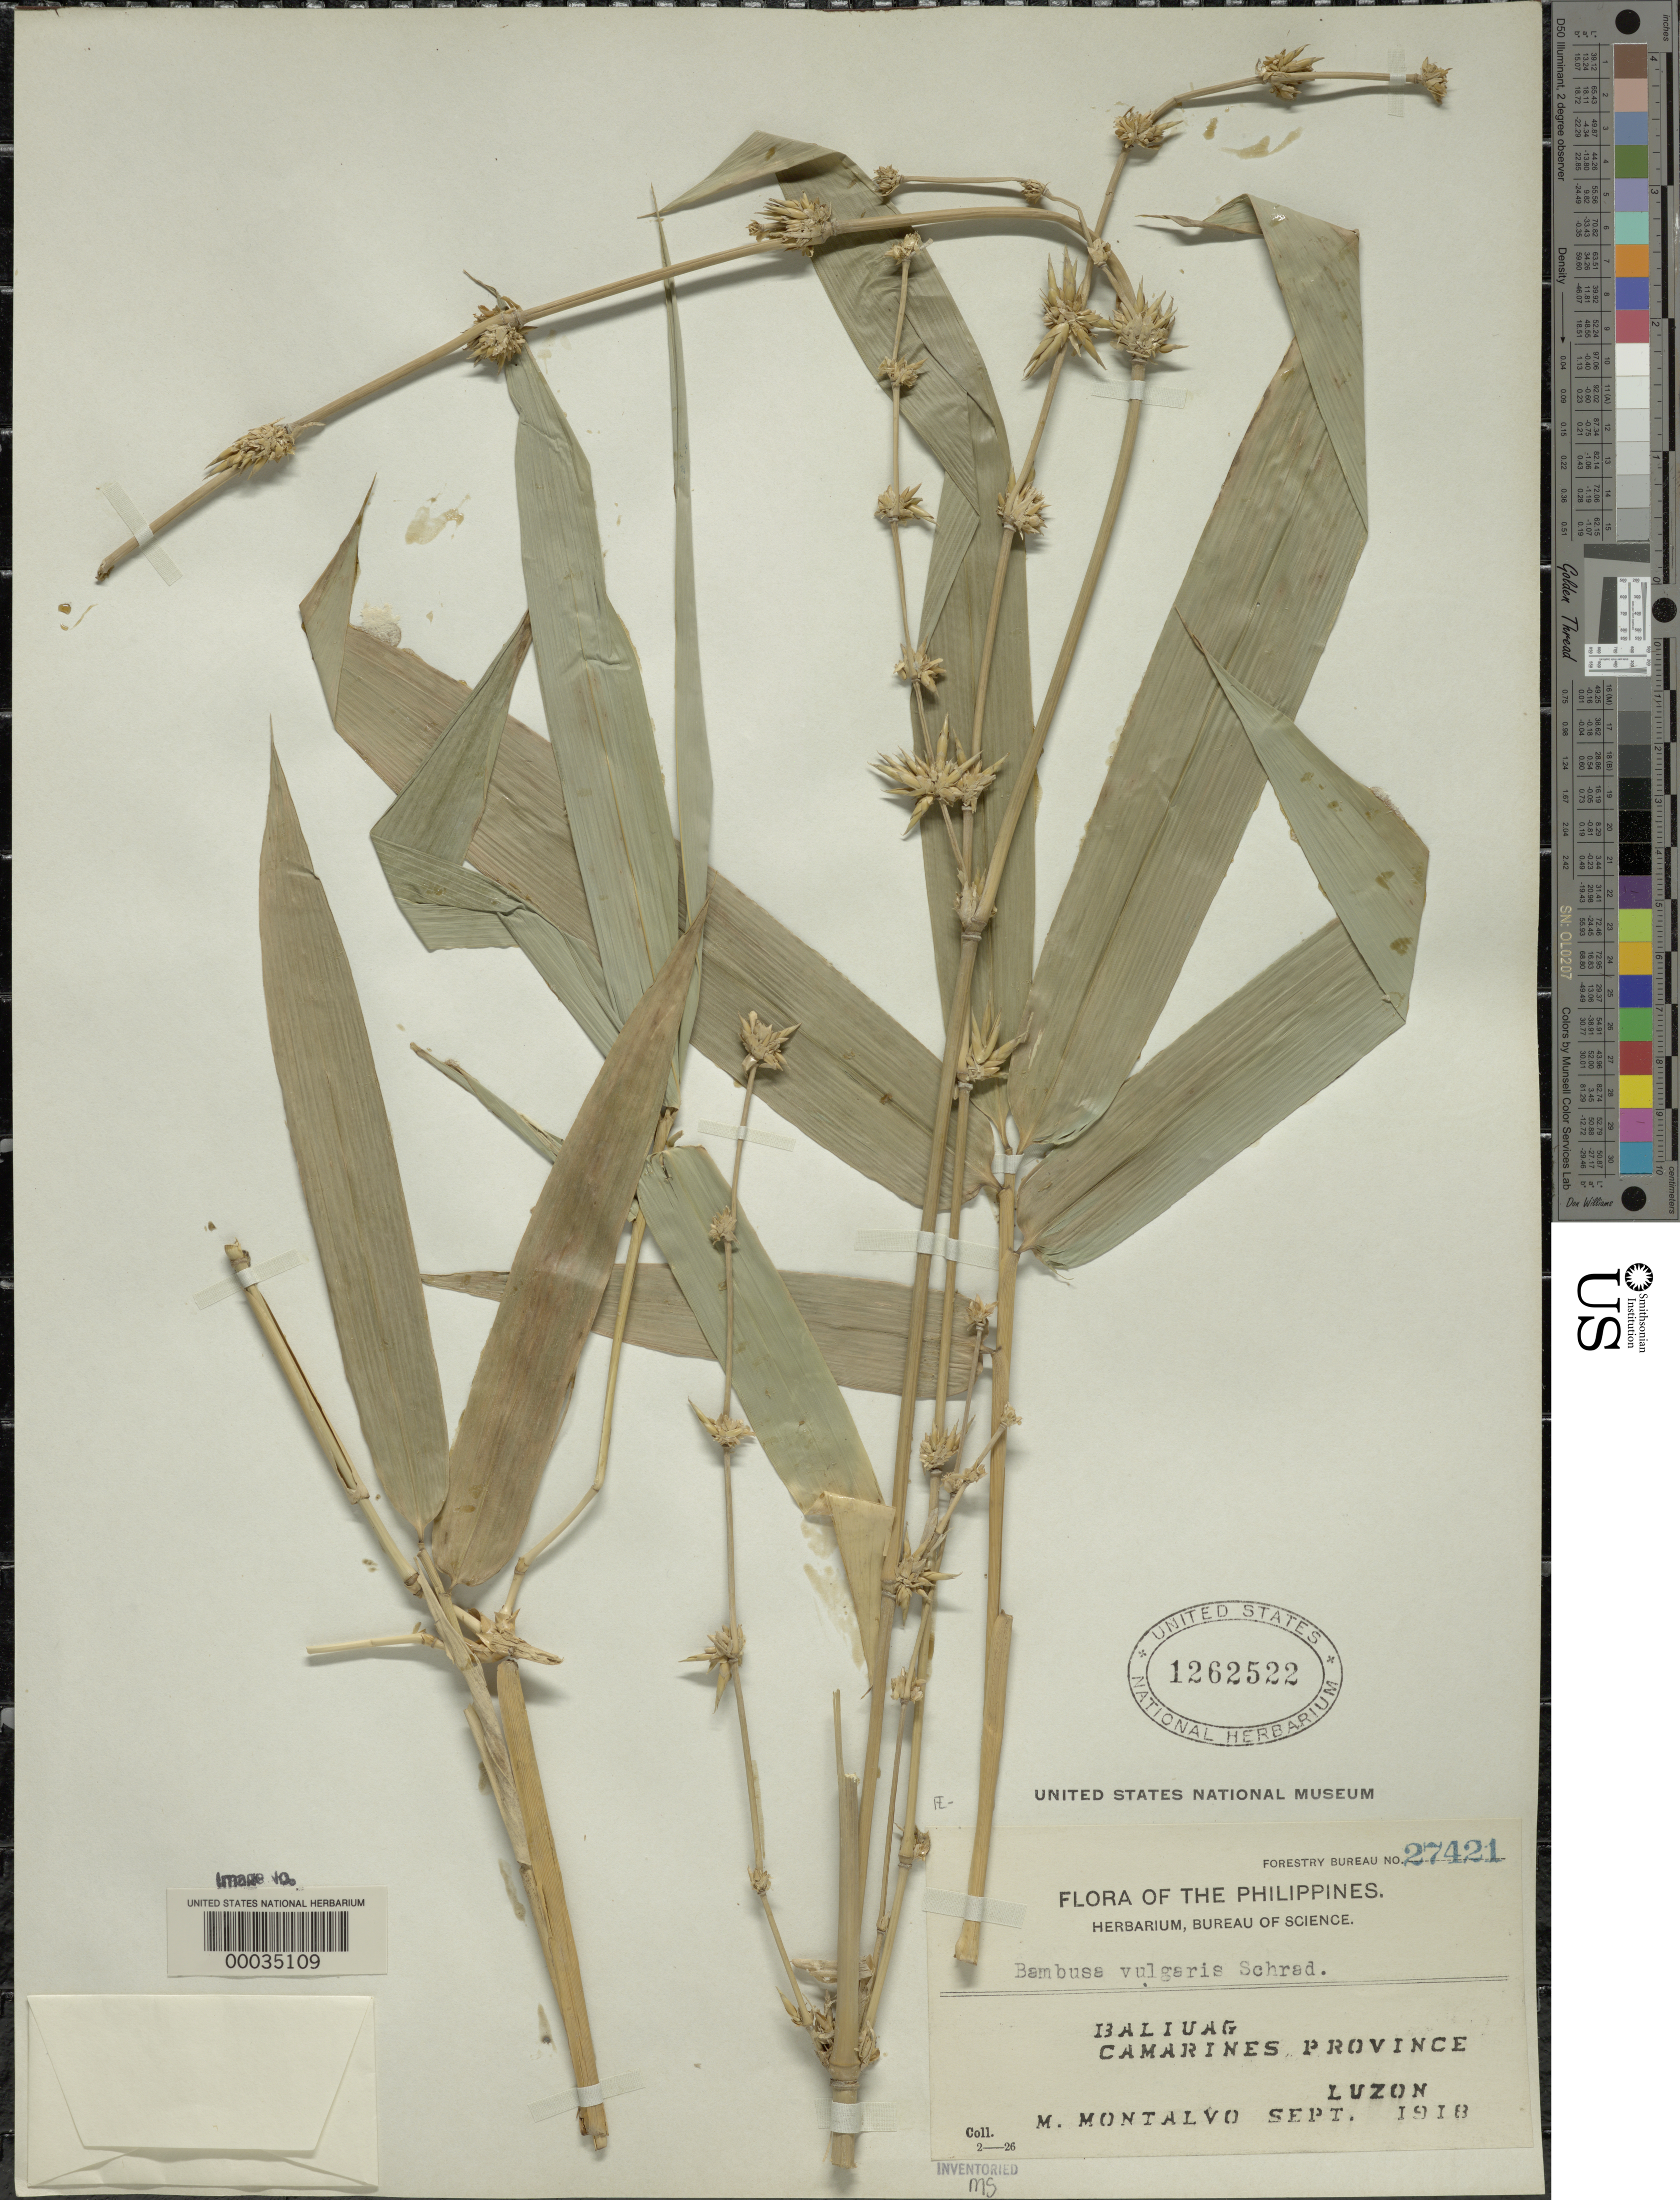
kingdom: Plantae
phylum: Tracheophyta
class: Liliopsida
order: Poales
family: Poaceae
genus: Bambusa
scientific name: Bambusa vulgaris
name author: Schrad. ex J.C. Wendl.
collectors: M. Montalvo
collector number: For. Bur. 27421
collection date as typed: Sep 1918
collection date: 1918-09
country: Philippines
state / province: Bicol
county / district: Camarines Sur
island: Luzon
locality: Baliuag, camarines prov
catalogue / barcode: US 1262522